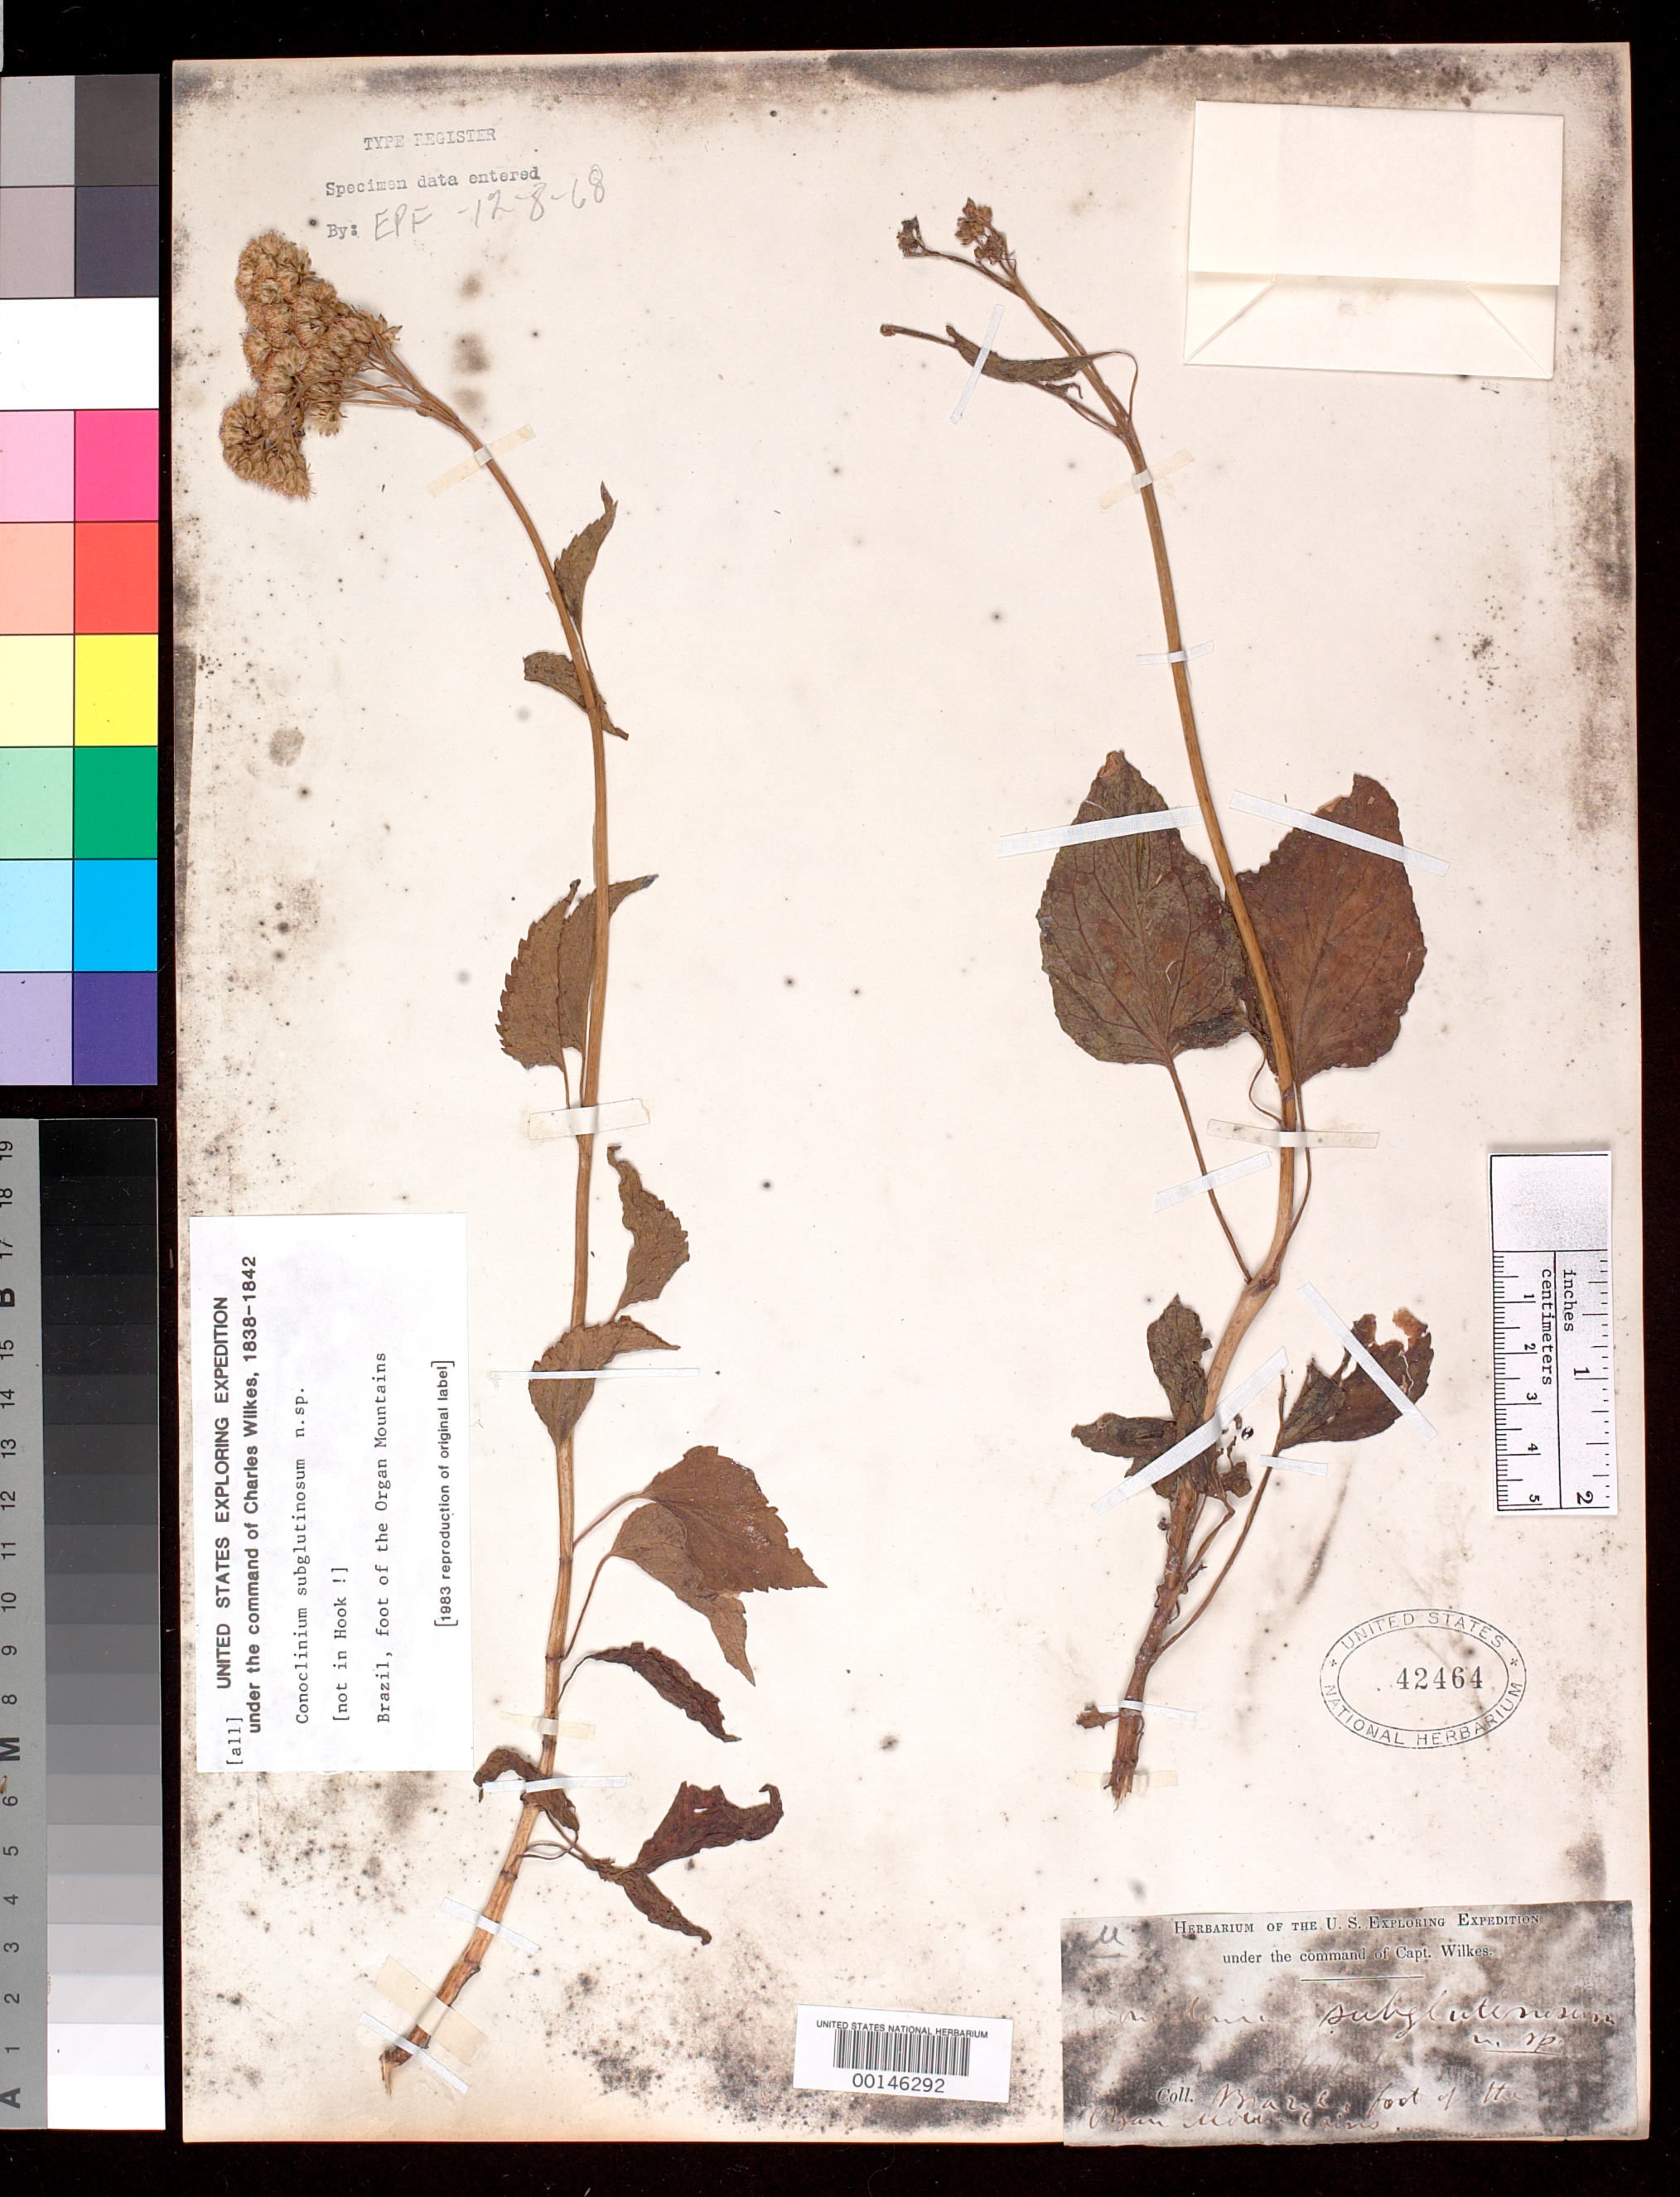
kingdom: Plantae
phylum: Tracheophyta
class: Magnoliopsida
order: Asterales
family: Asteraceae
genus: Conoclinium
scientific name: Conoclinium subglutinosum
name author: A. Gray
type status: Type Collection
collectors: Wilkes Explor. Exped.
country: Brazil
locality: Tuerar Rio.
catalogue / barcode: US 42464